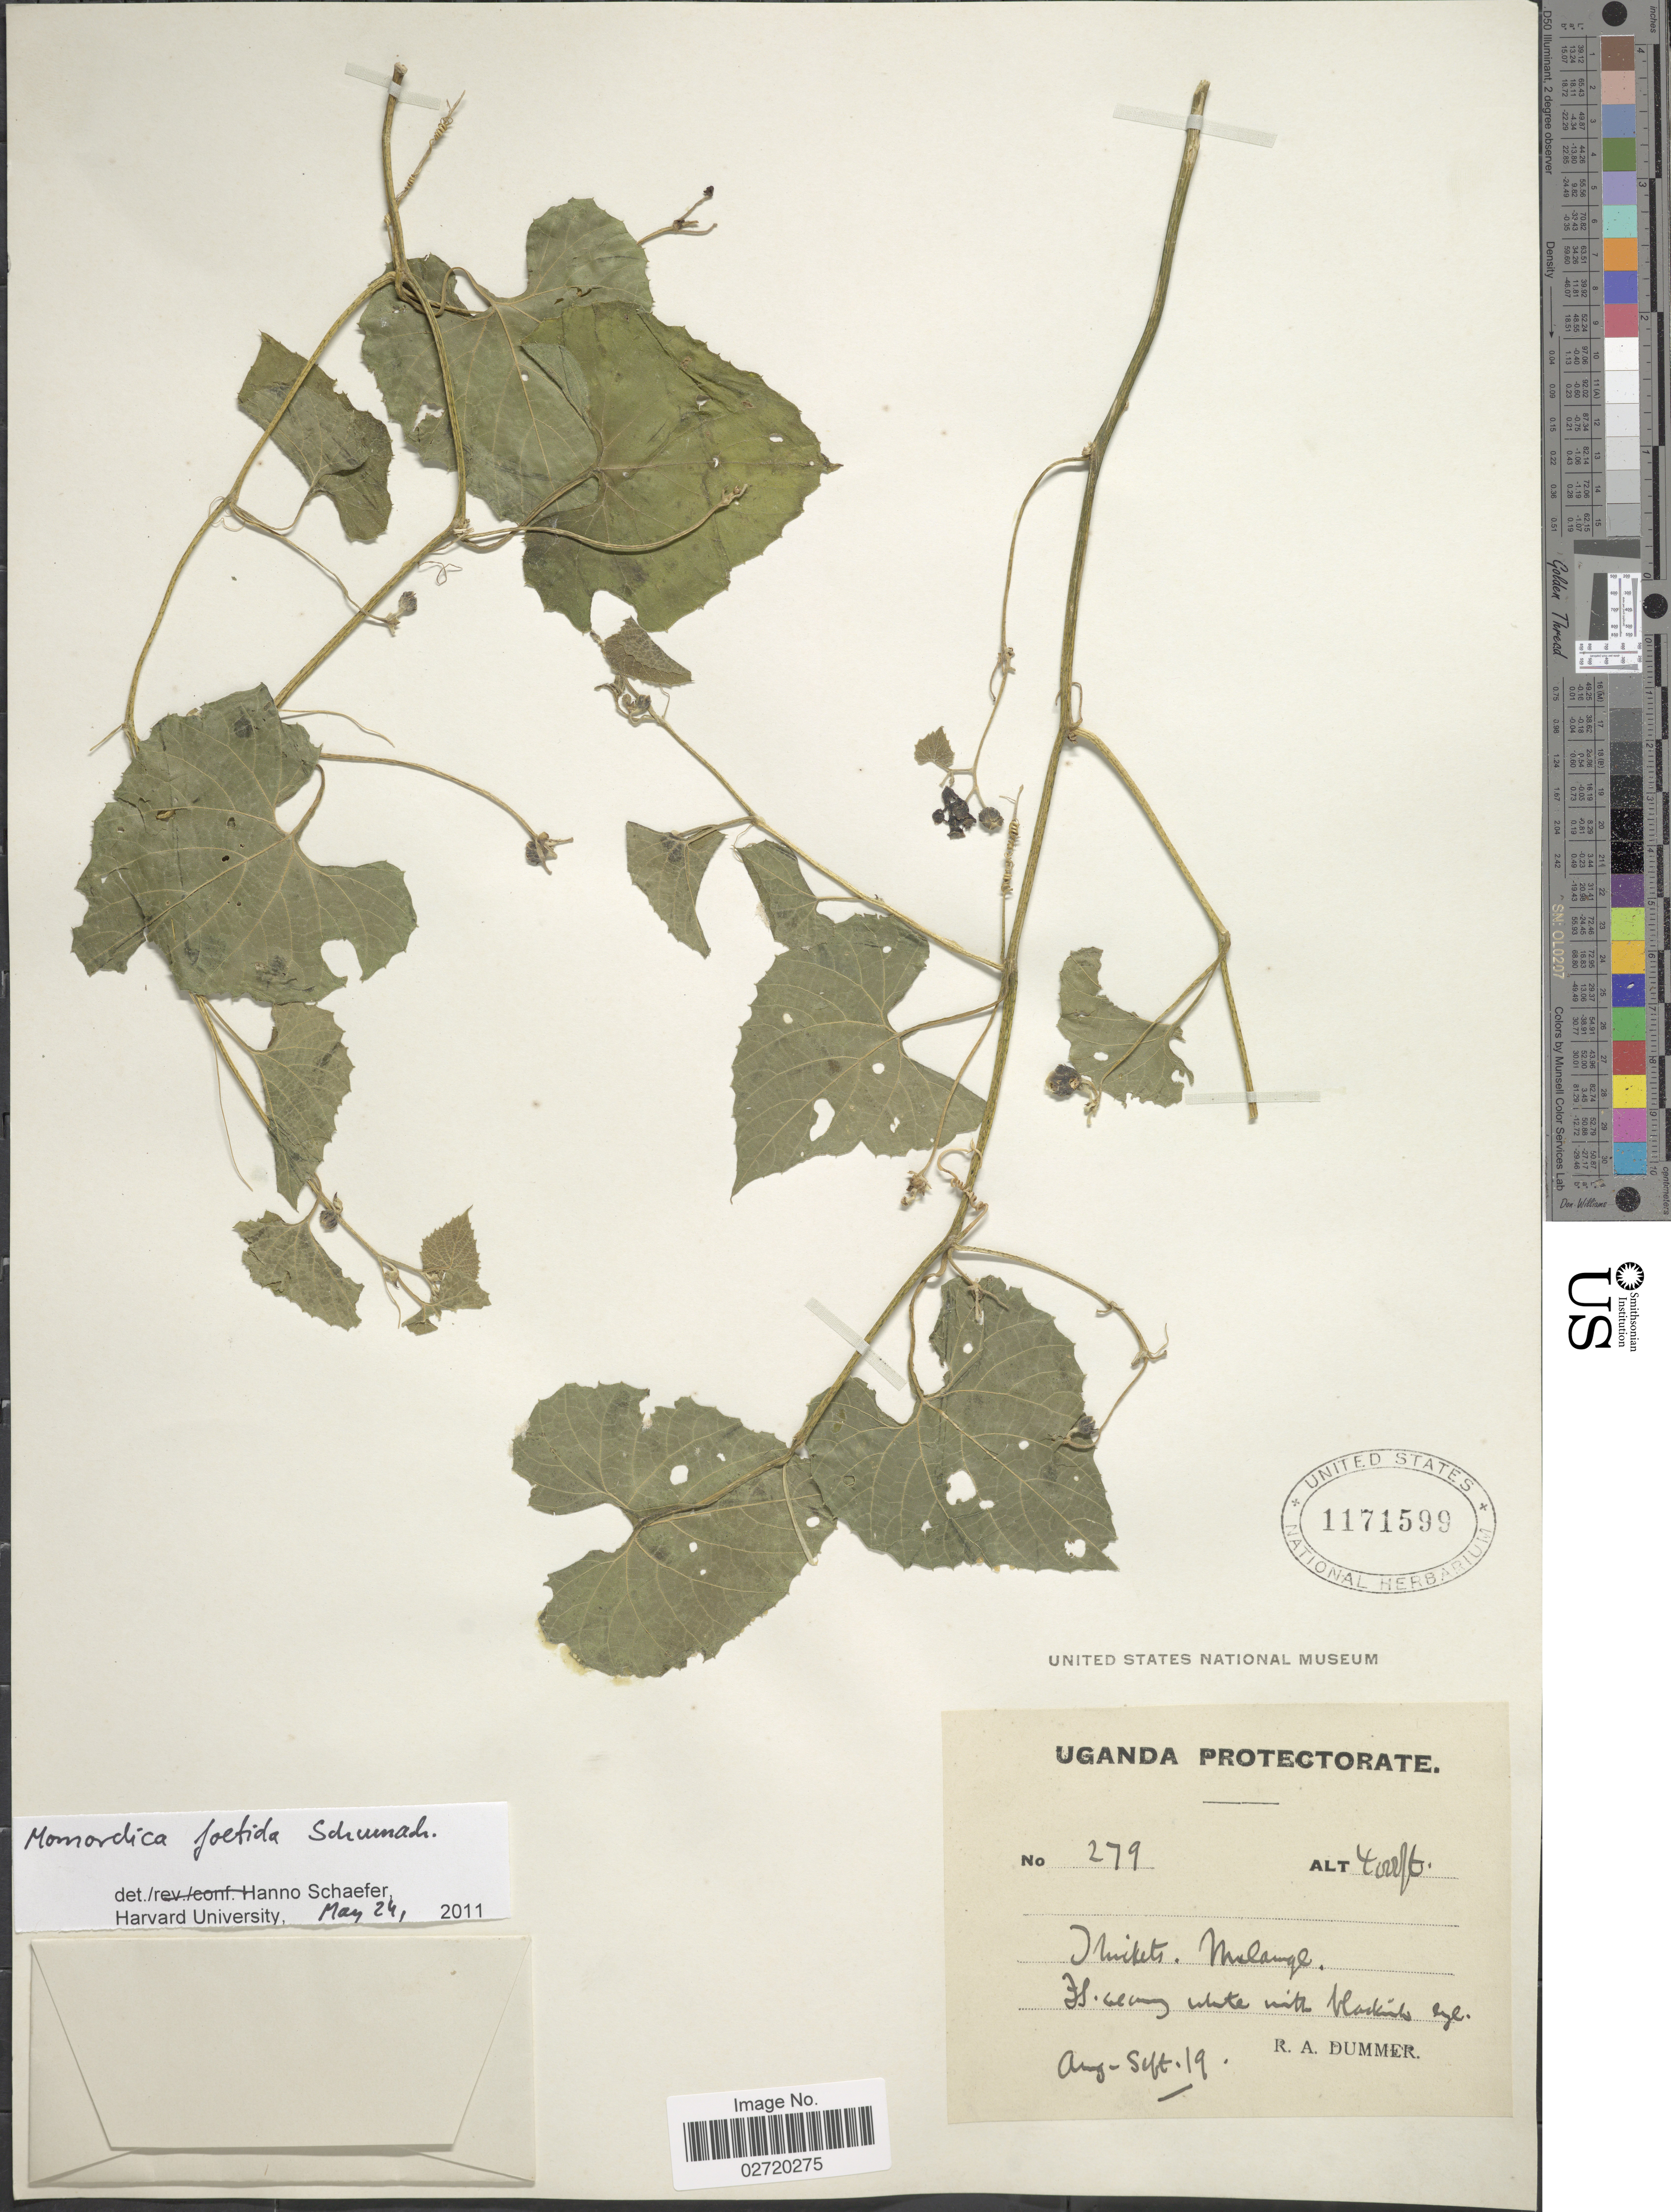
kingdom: Plantae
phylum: Tracheophyta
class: Magnoliopsida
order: Cucurbitales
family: Cucurbitaceae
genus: Momordica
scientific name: Momordica foetida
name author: Schumach.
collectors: R. Dümmer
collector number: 279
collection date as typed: Transcribed d/m/y: /8/19 to /9/19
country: Uganda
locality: Uganda Protectorate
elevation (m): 1219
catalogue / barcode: US 1171599